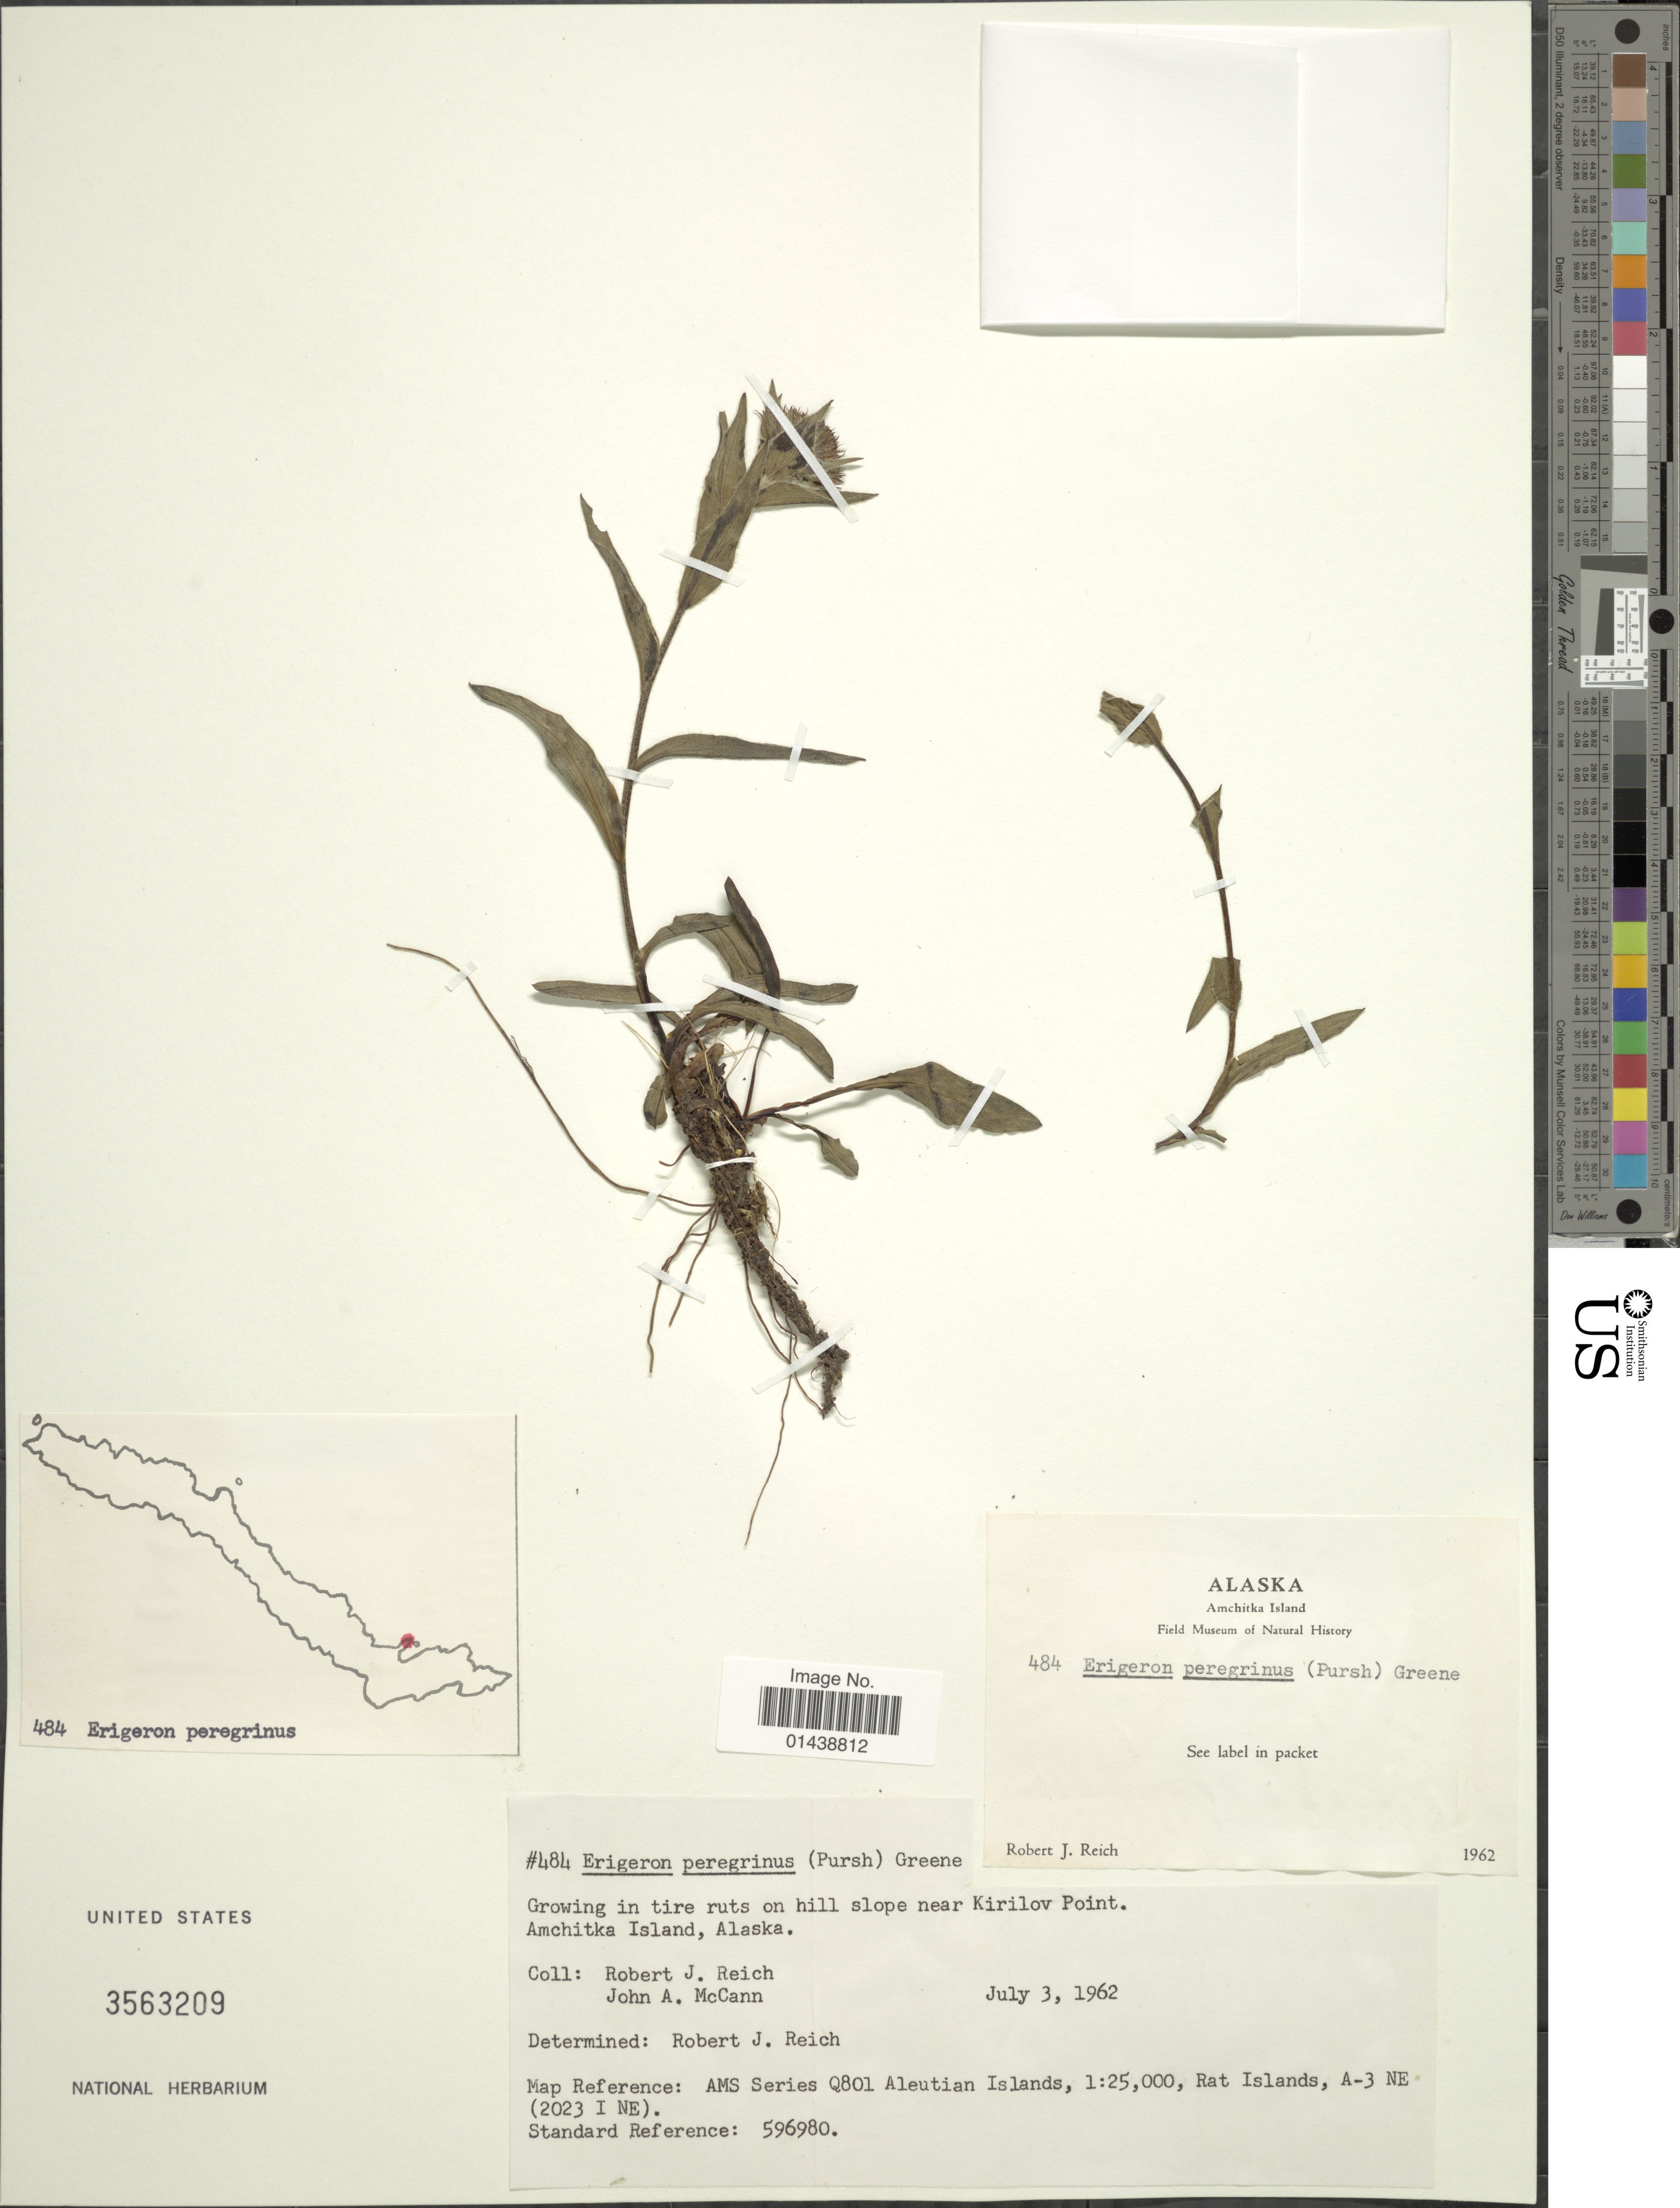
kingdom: Plantae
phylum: Tracheophyta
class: Magnoliopsida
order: Asterales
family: Asteraceae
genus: Erigeron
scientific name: Erigeron peregrinus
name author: (Banks ex Pursh) Greene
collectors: R. Reich & J. A. McCann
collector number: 484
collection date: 1962-07-03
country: United States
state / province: Alaska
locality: Near Kirilov Point. Amchitka Island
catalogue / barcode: US 3563209